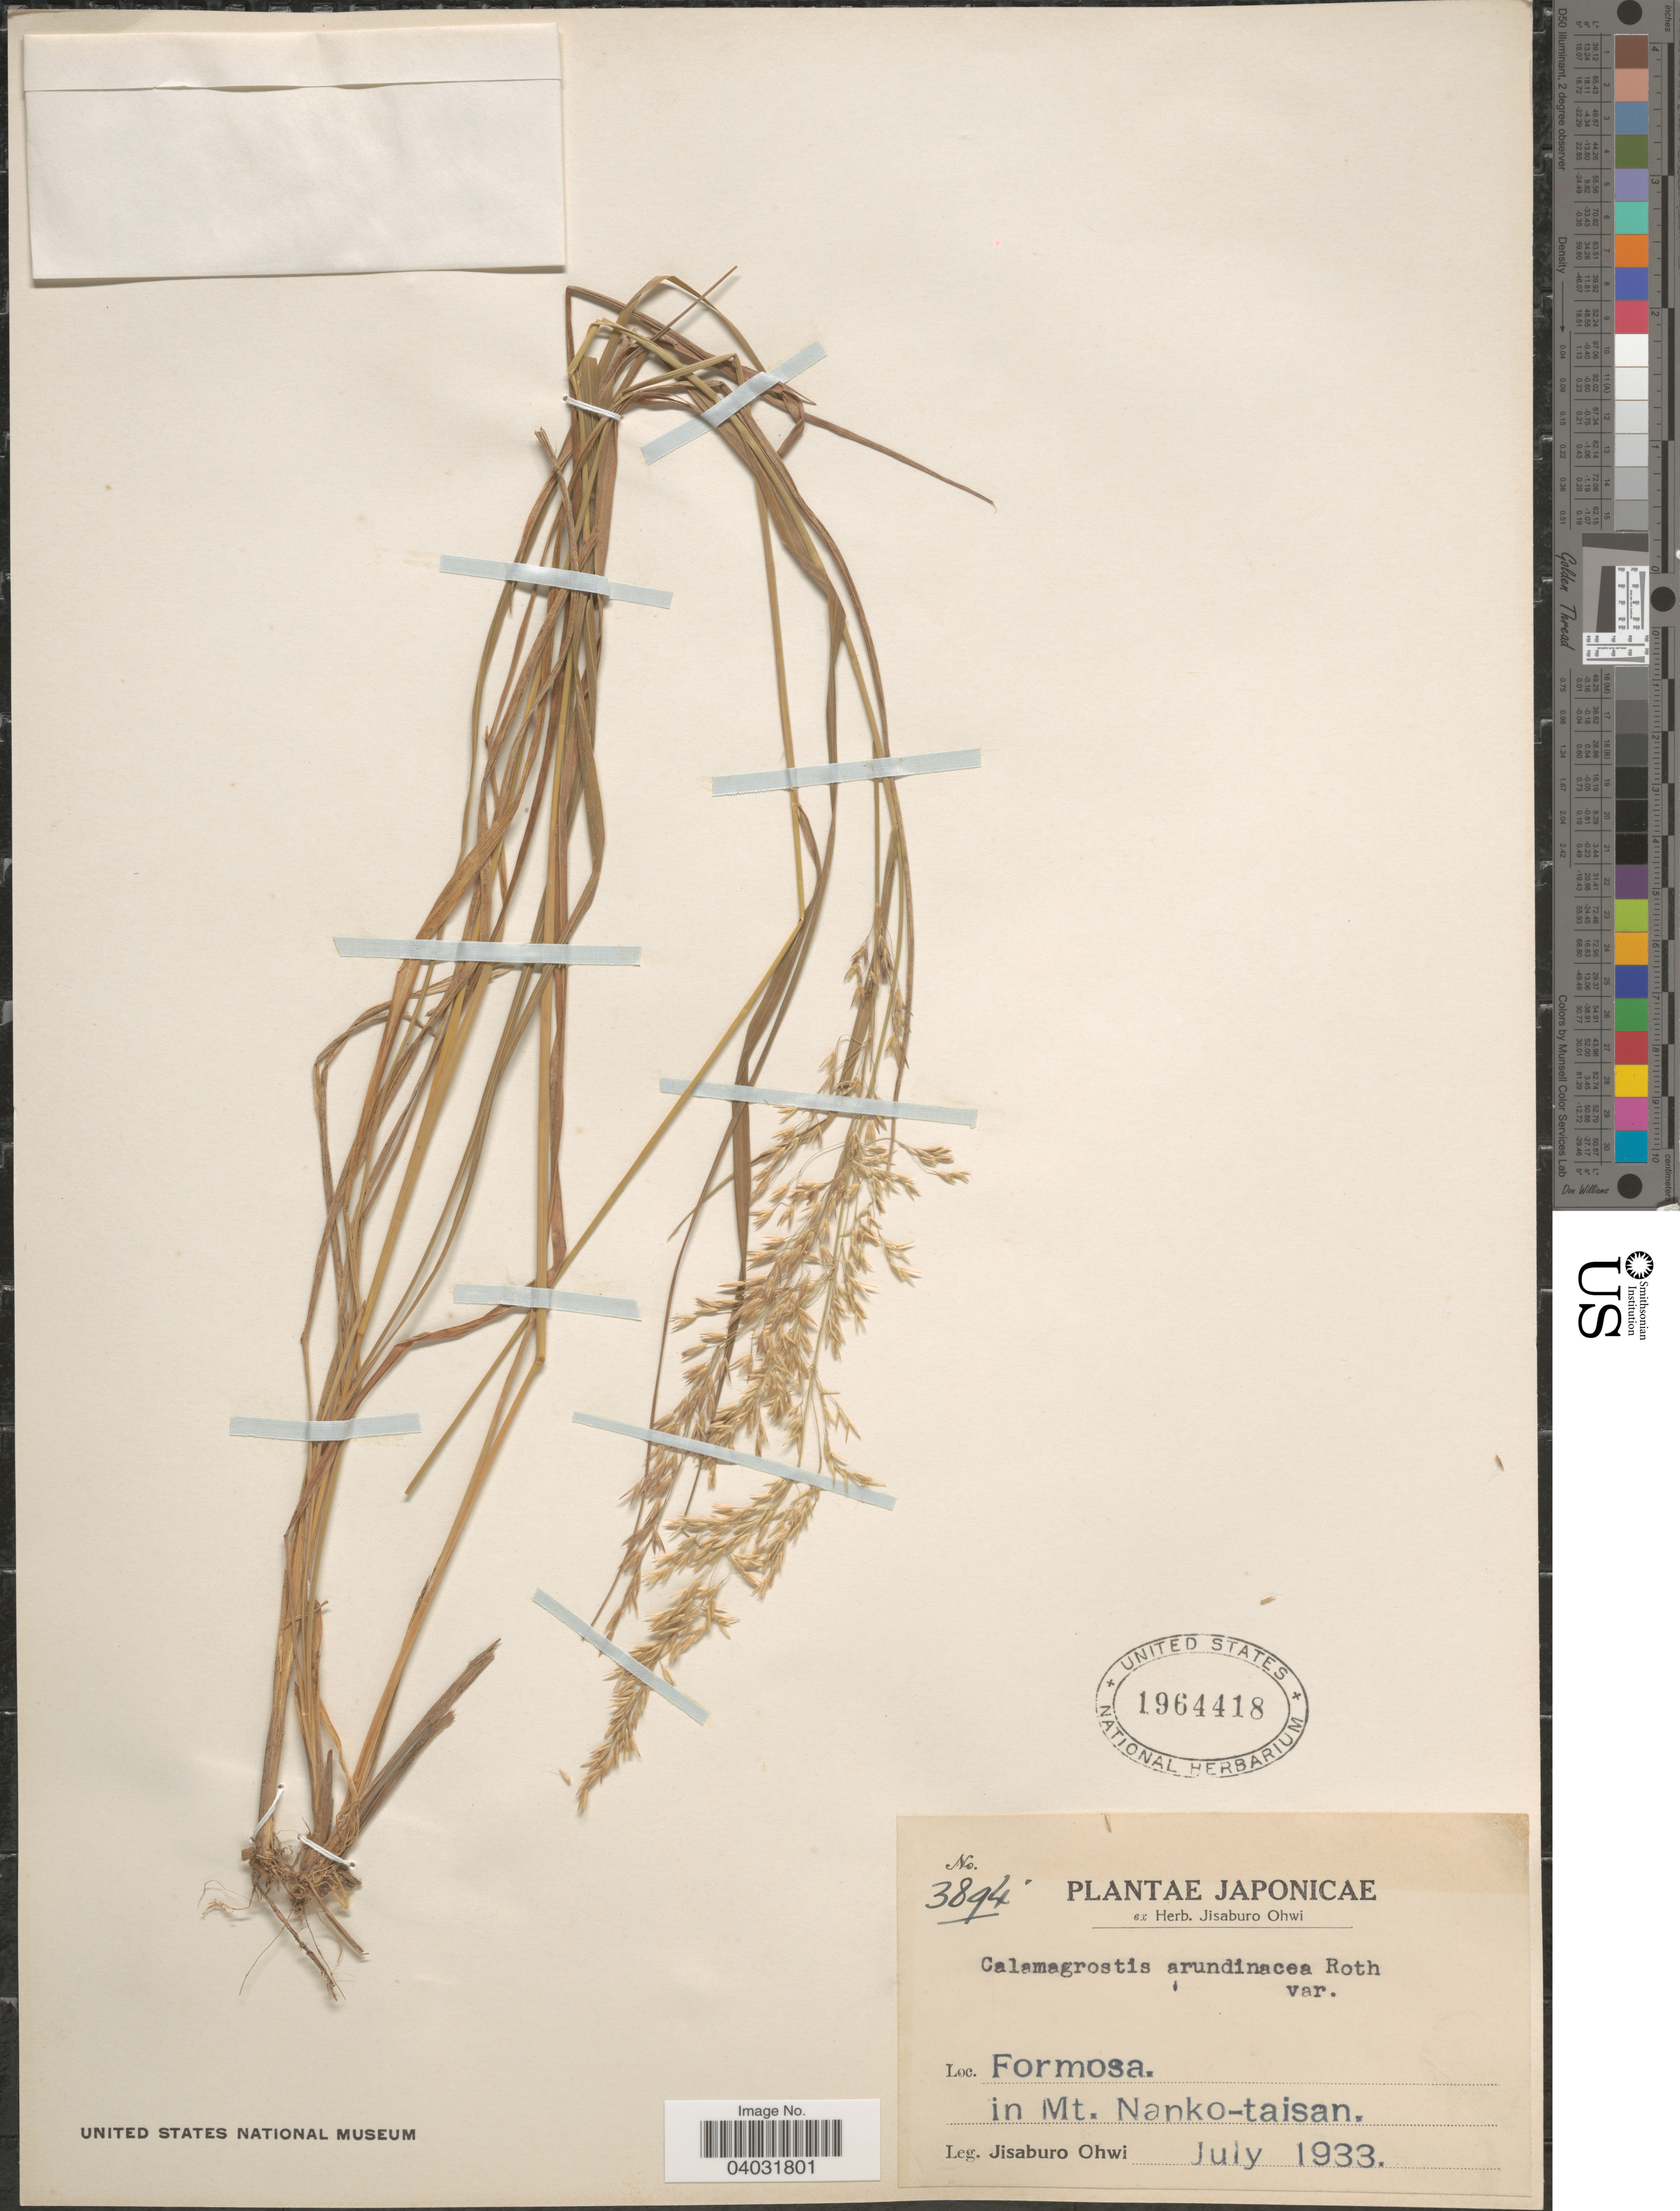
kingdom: Plantae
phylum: Tracheophyta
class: Liliopsida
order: Poales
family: Poaceae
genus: Calamagrostis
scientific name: Calamagrostis arundinacea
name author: (L.) Roth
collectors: J. Ohwi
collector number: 3894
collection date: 1933-07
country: Japan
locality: Formosa. In Mt. Nanko-taisan.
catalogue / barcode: US 1964418